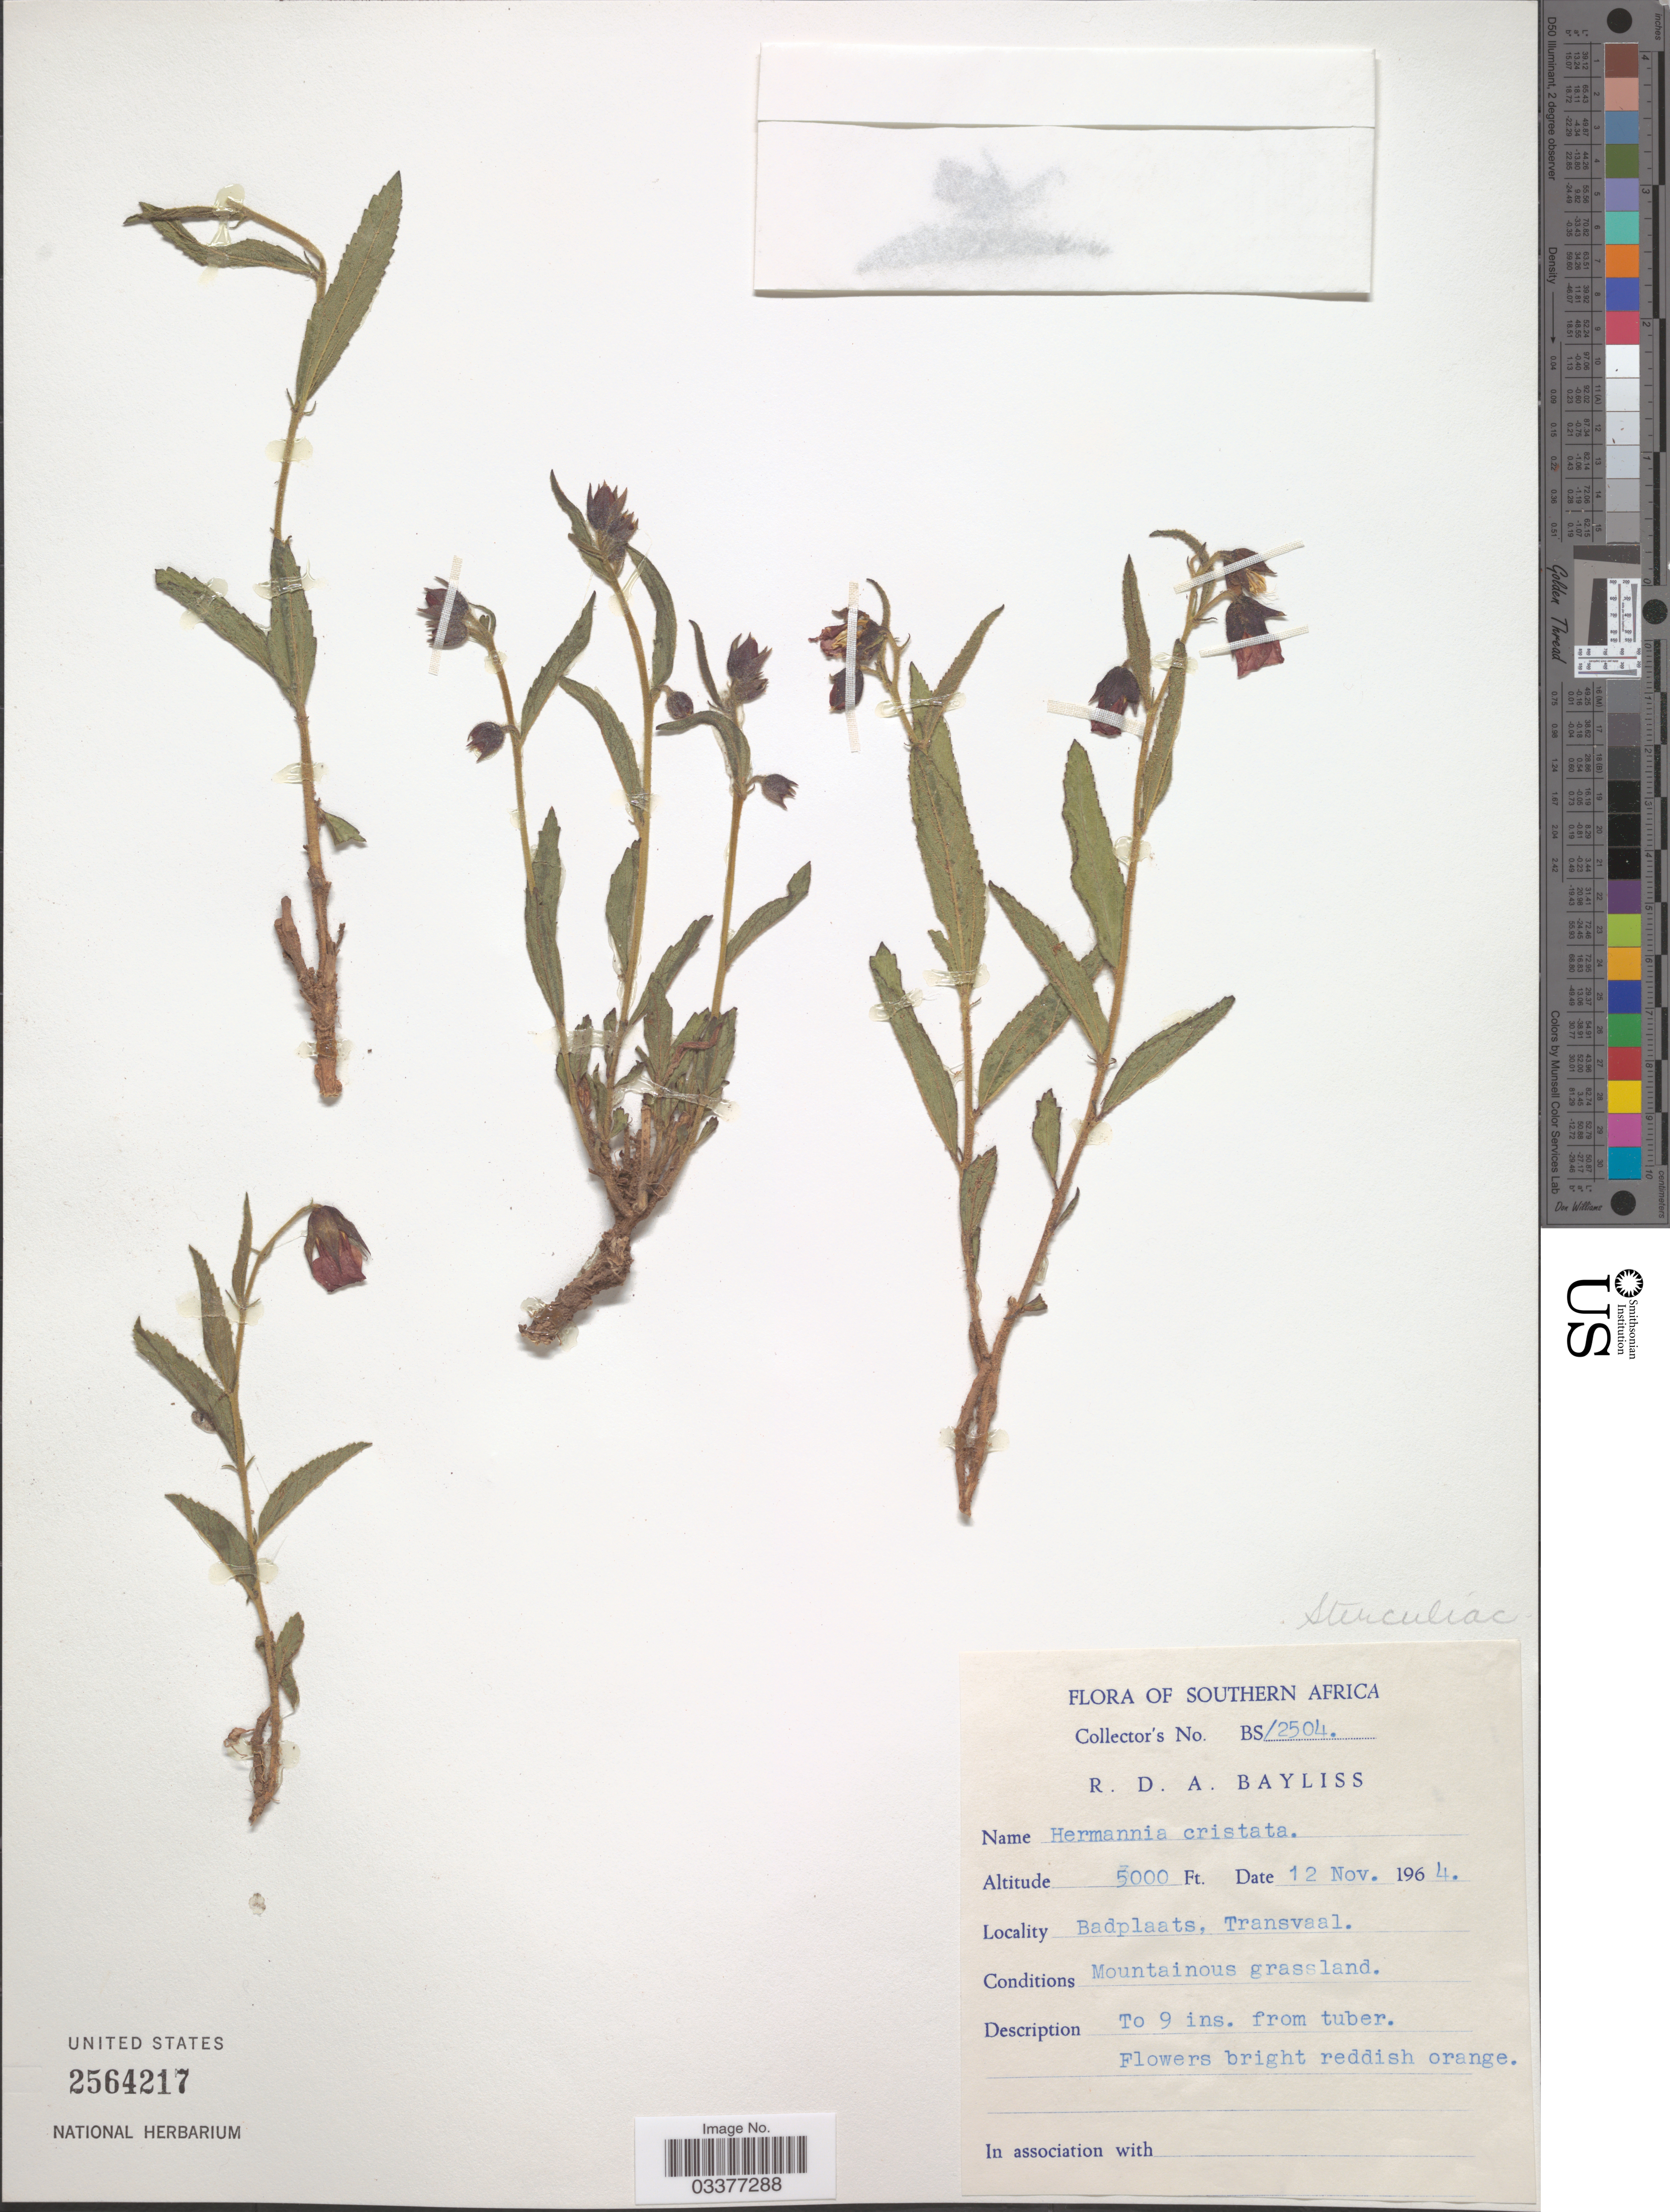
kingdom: Plantae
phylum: Tracheophyta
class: Magnoliopsida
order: Malvales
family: Malvaceae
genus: Hermannia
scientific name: Hermannia cristata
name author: Bolus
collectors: R. Bayliss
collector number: BS/2504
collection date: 1964-11-12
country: South Africa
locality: Southern Africa. Badplaats, Transvaal.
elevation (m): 1524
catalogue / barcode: US 2564217